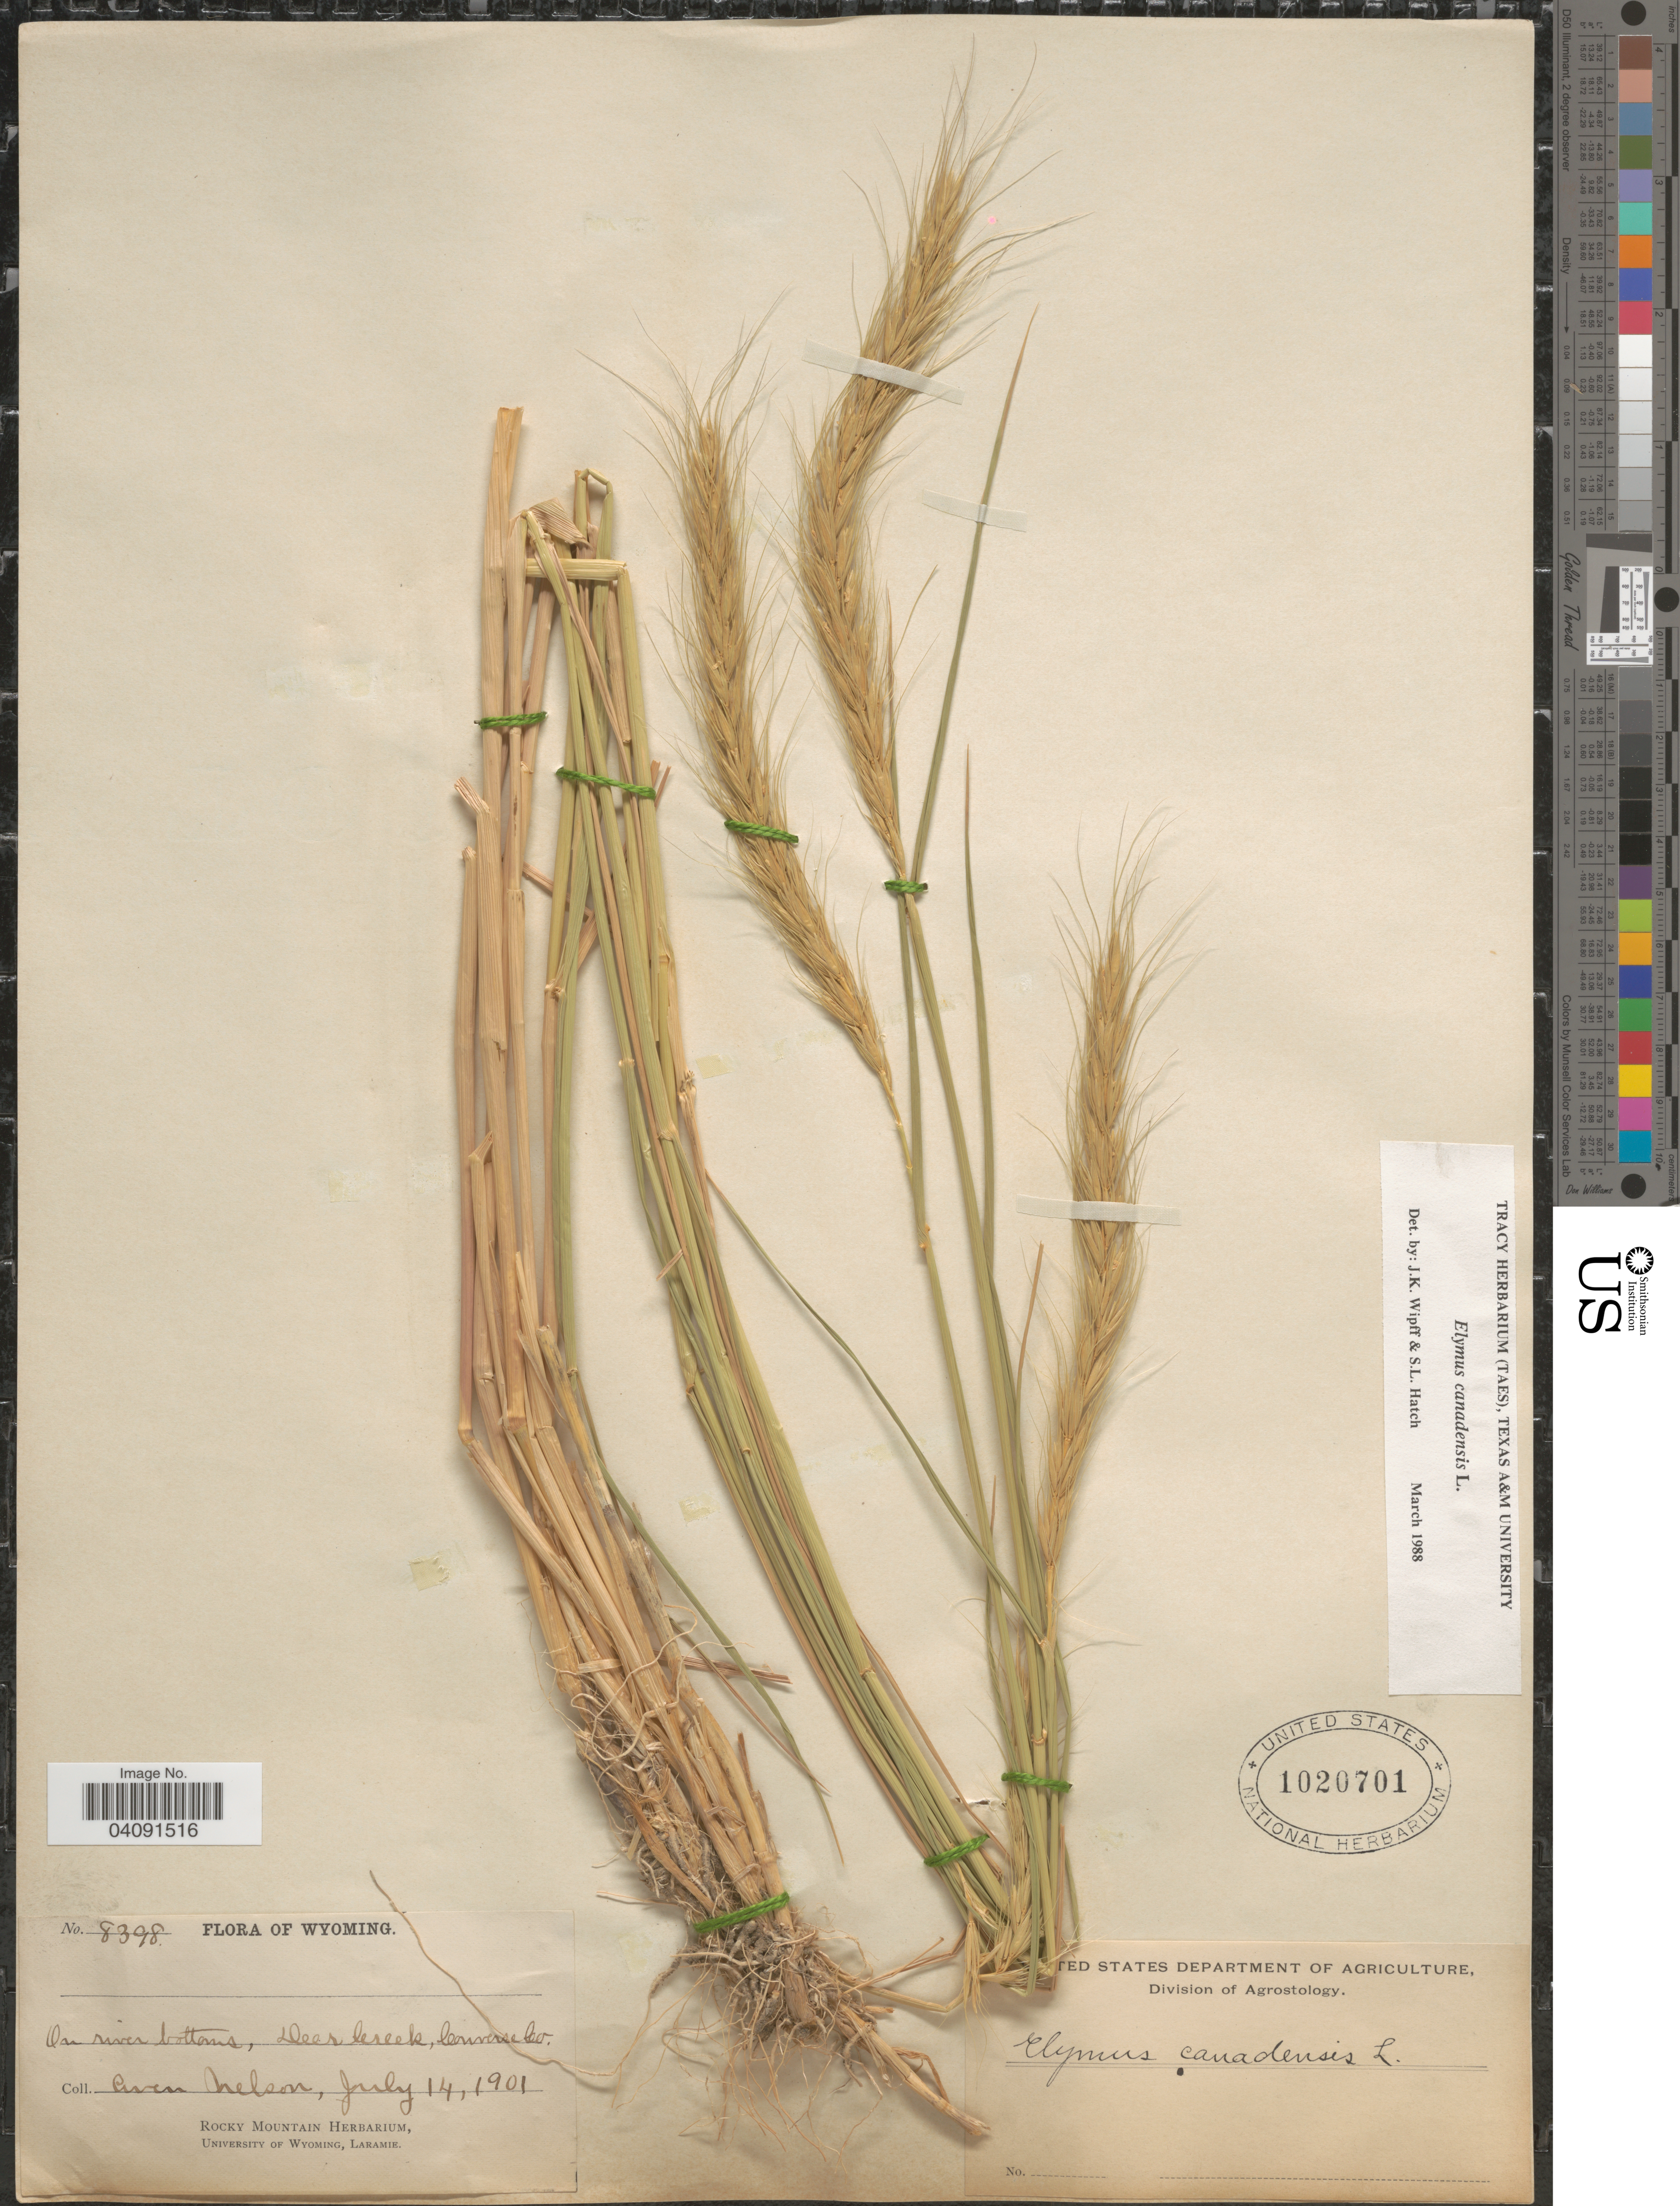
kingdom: Plantae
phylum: Tracheophyta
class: Liliopsida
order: Poales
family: Poaceae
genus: Elymus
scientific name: Elymus canadensis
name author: L.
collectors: A. Nelson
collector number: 8398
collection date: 1901-07-14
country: United States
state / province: Wyoming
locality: On river bottoms, Deer Creek, Converse Co.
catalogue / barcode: US 1020701